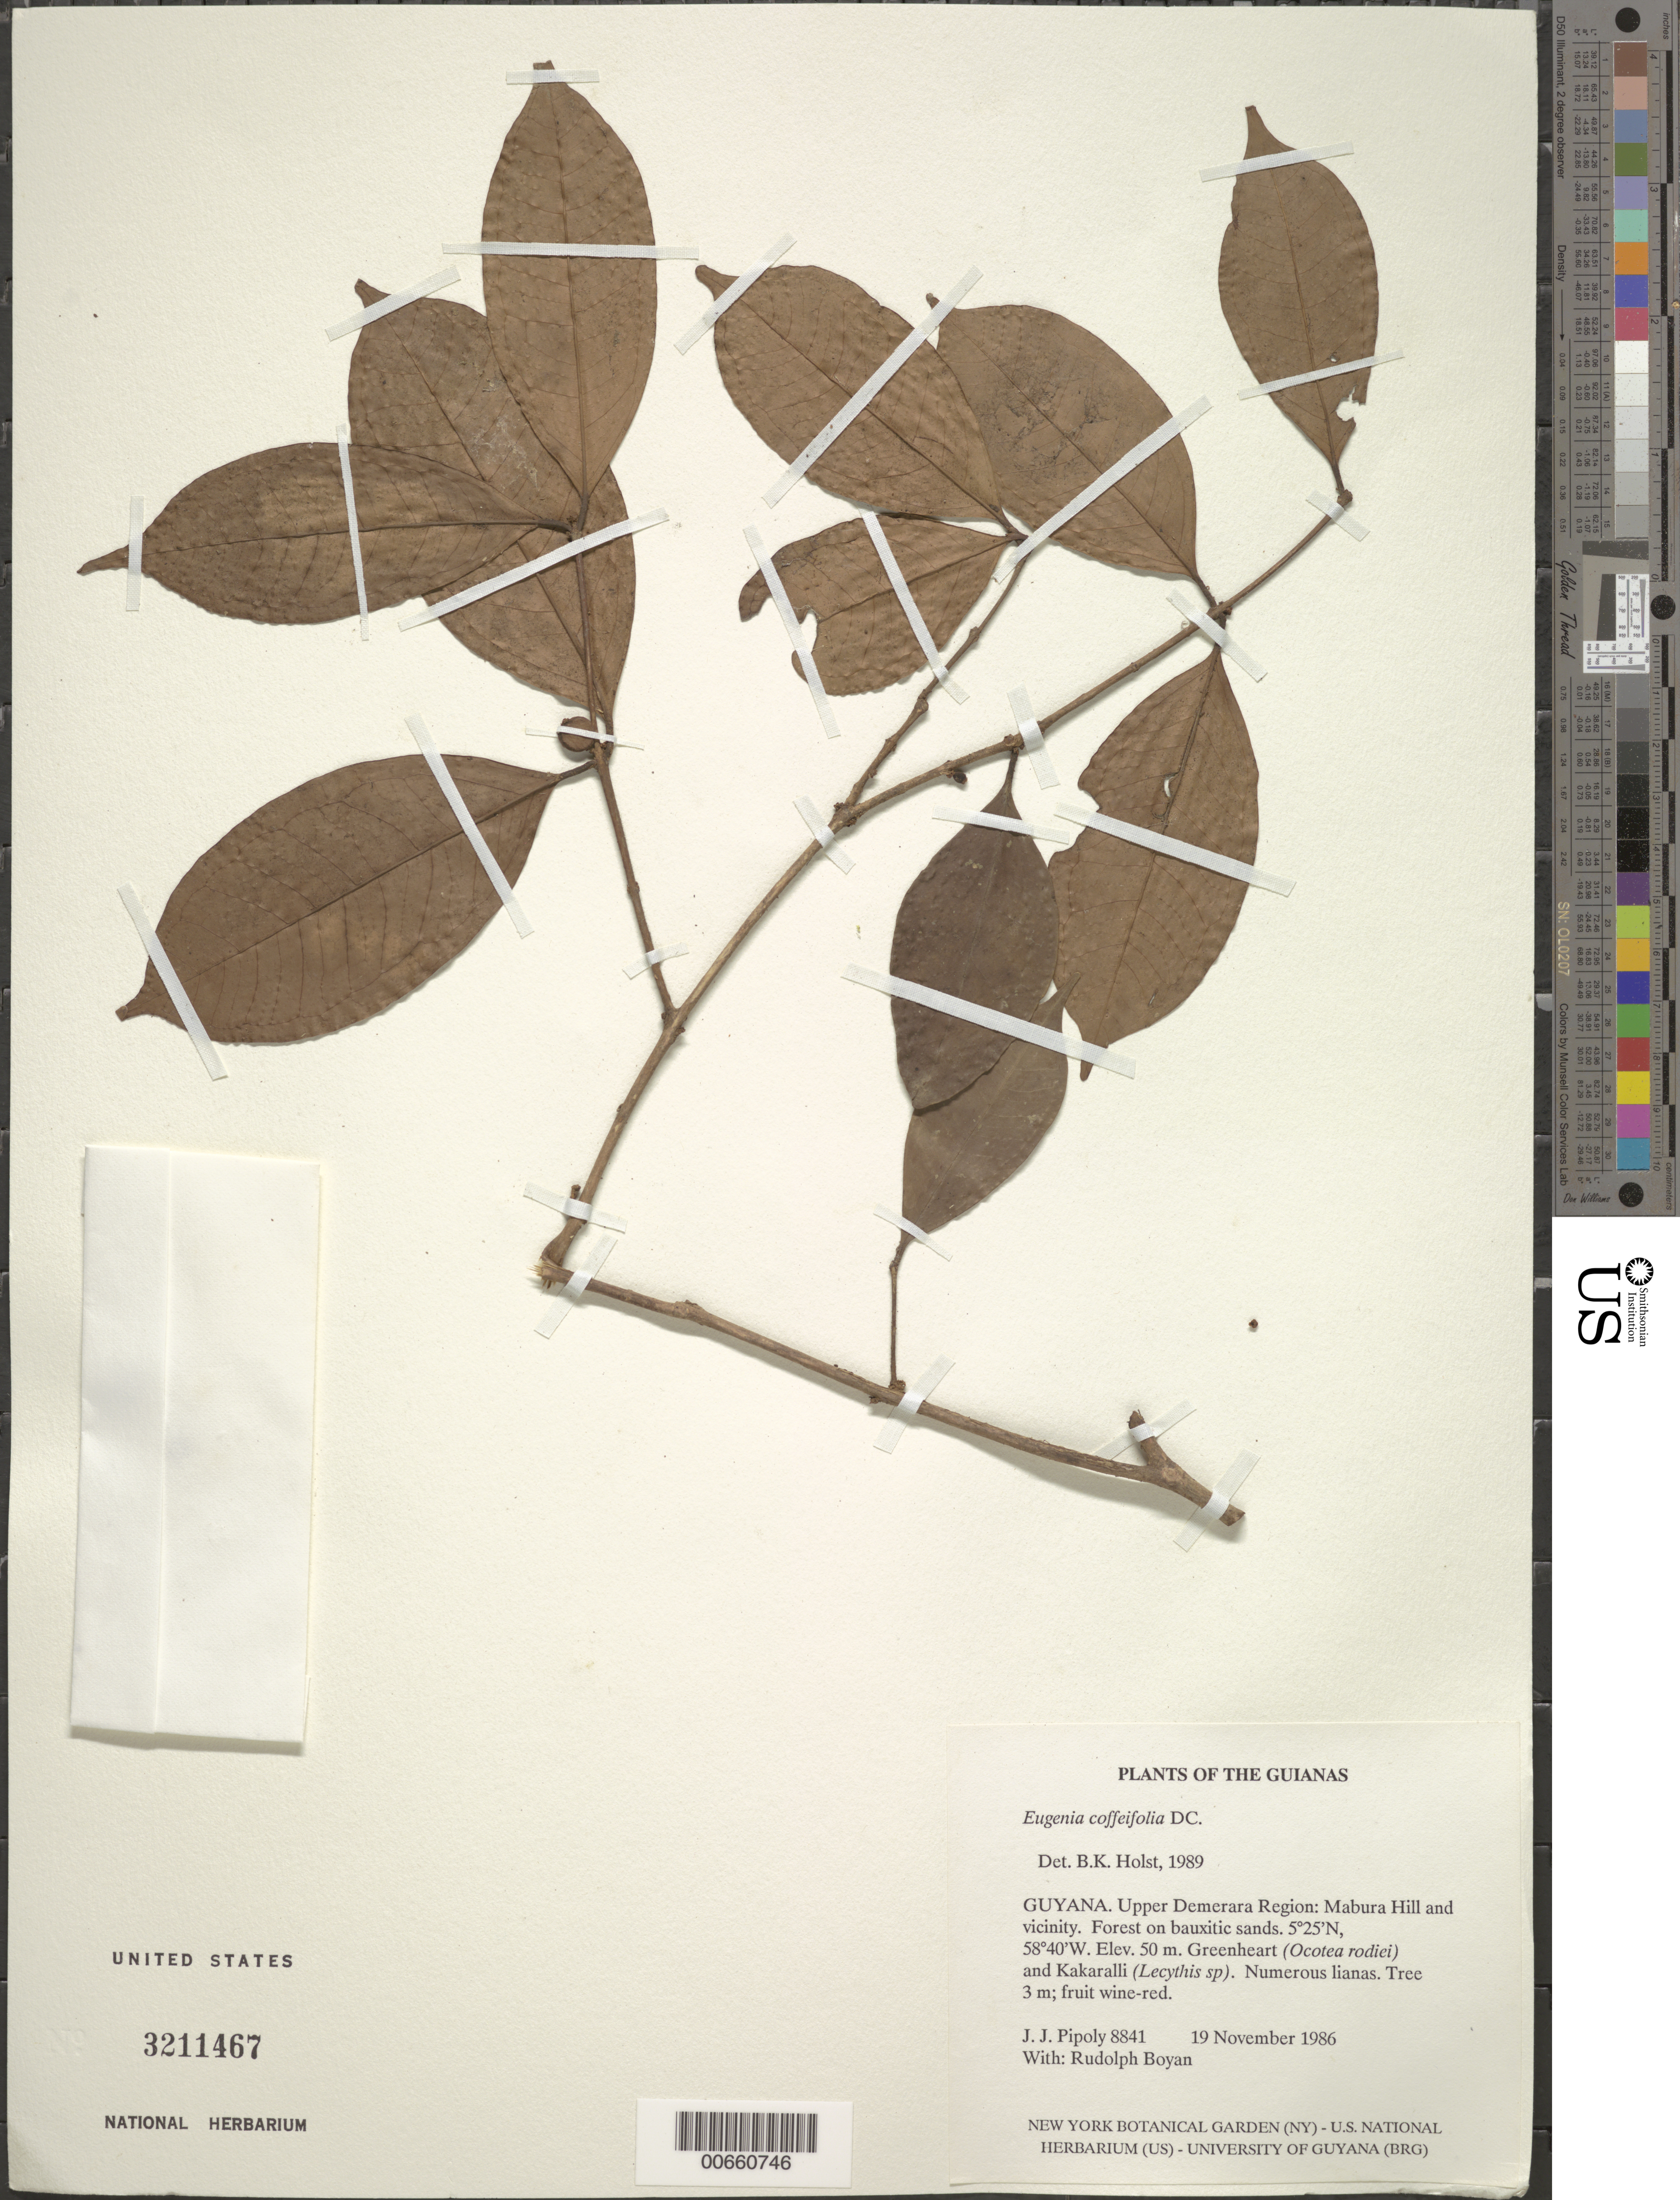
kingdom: Plantae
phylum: Tracheophyta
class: Magnoliopsida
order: Myrtales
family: Myrtaceae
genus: Eugenia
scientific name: Eugenia sinemariensis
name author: Aubl.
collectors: J. J. Pipoly & R. Boyan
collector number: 8841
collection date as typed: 19 November 1986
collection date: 1986-11-19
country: Guyana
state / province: U. Demerara-Berbice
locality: Mabura Hill and vicinity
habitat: Forest on bauxitic sands. Greenheart (Ocotea rodiaei) and Kakaralli (Lecythis sp). Numerous lianas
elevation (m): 50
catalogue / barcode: US 3211467